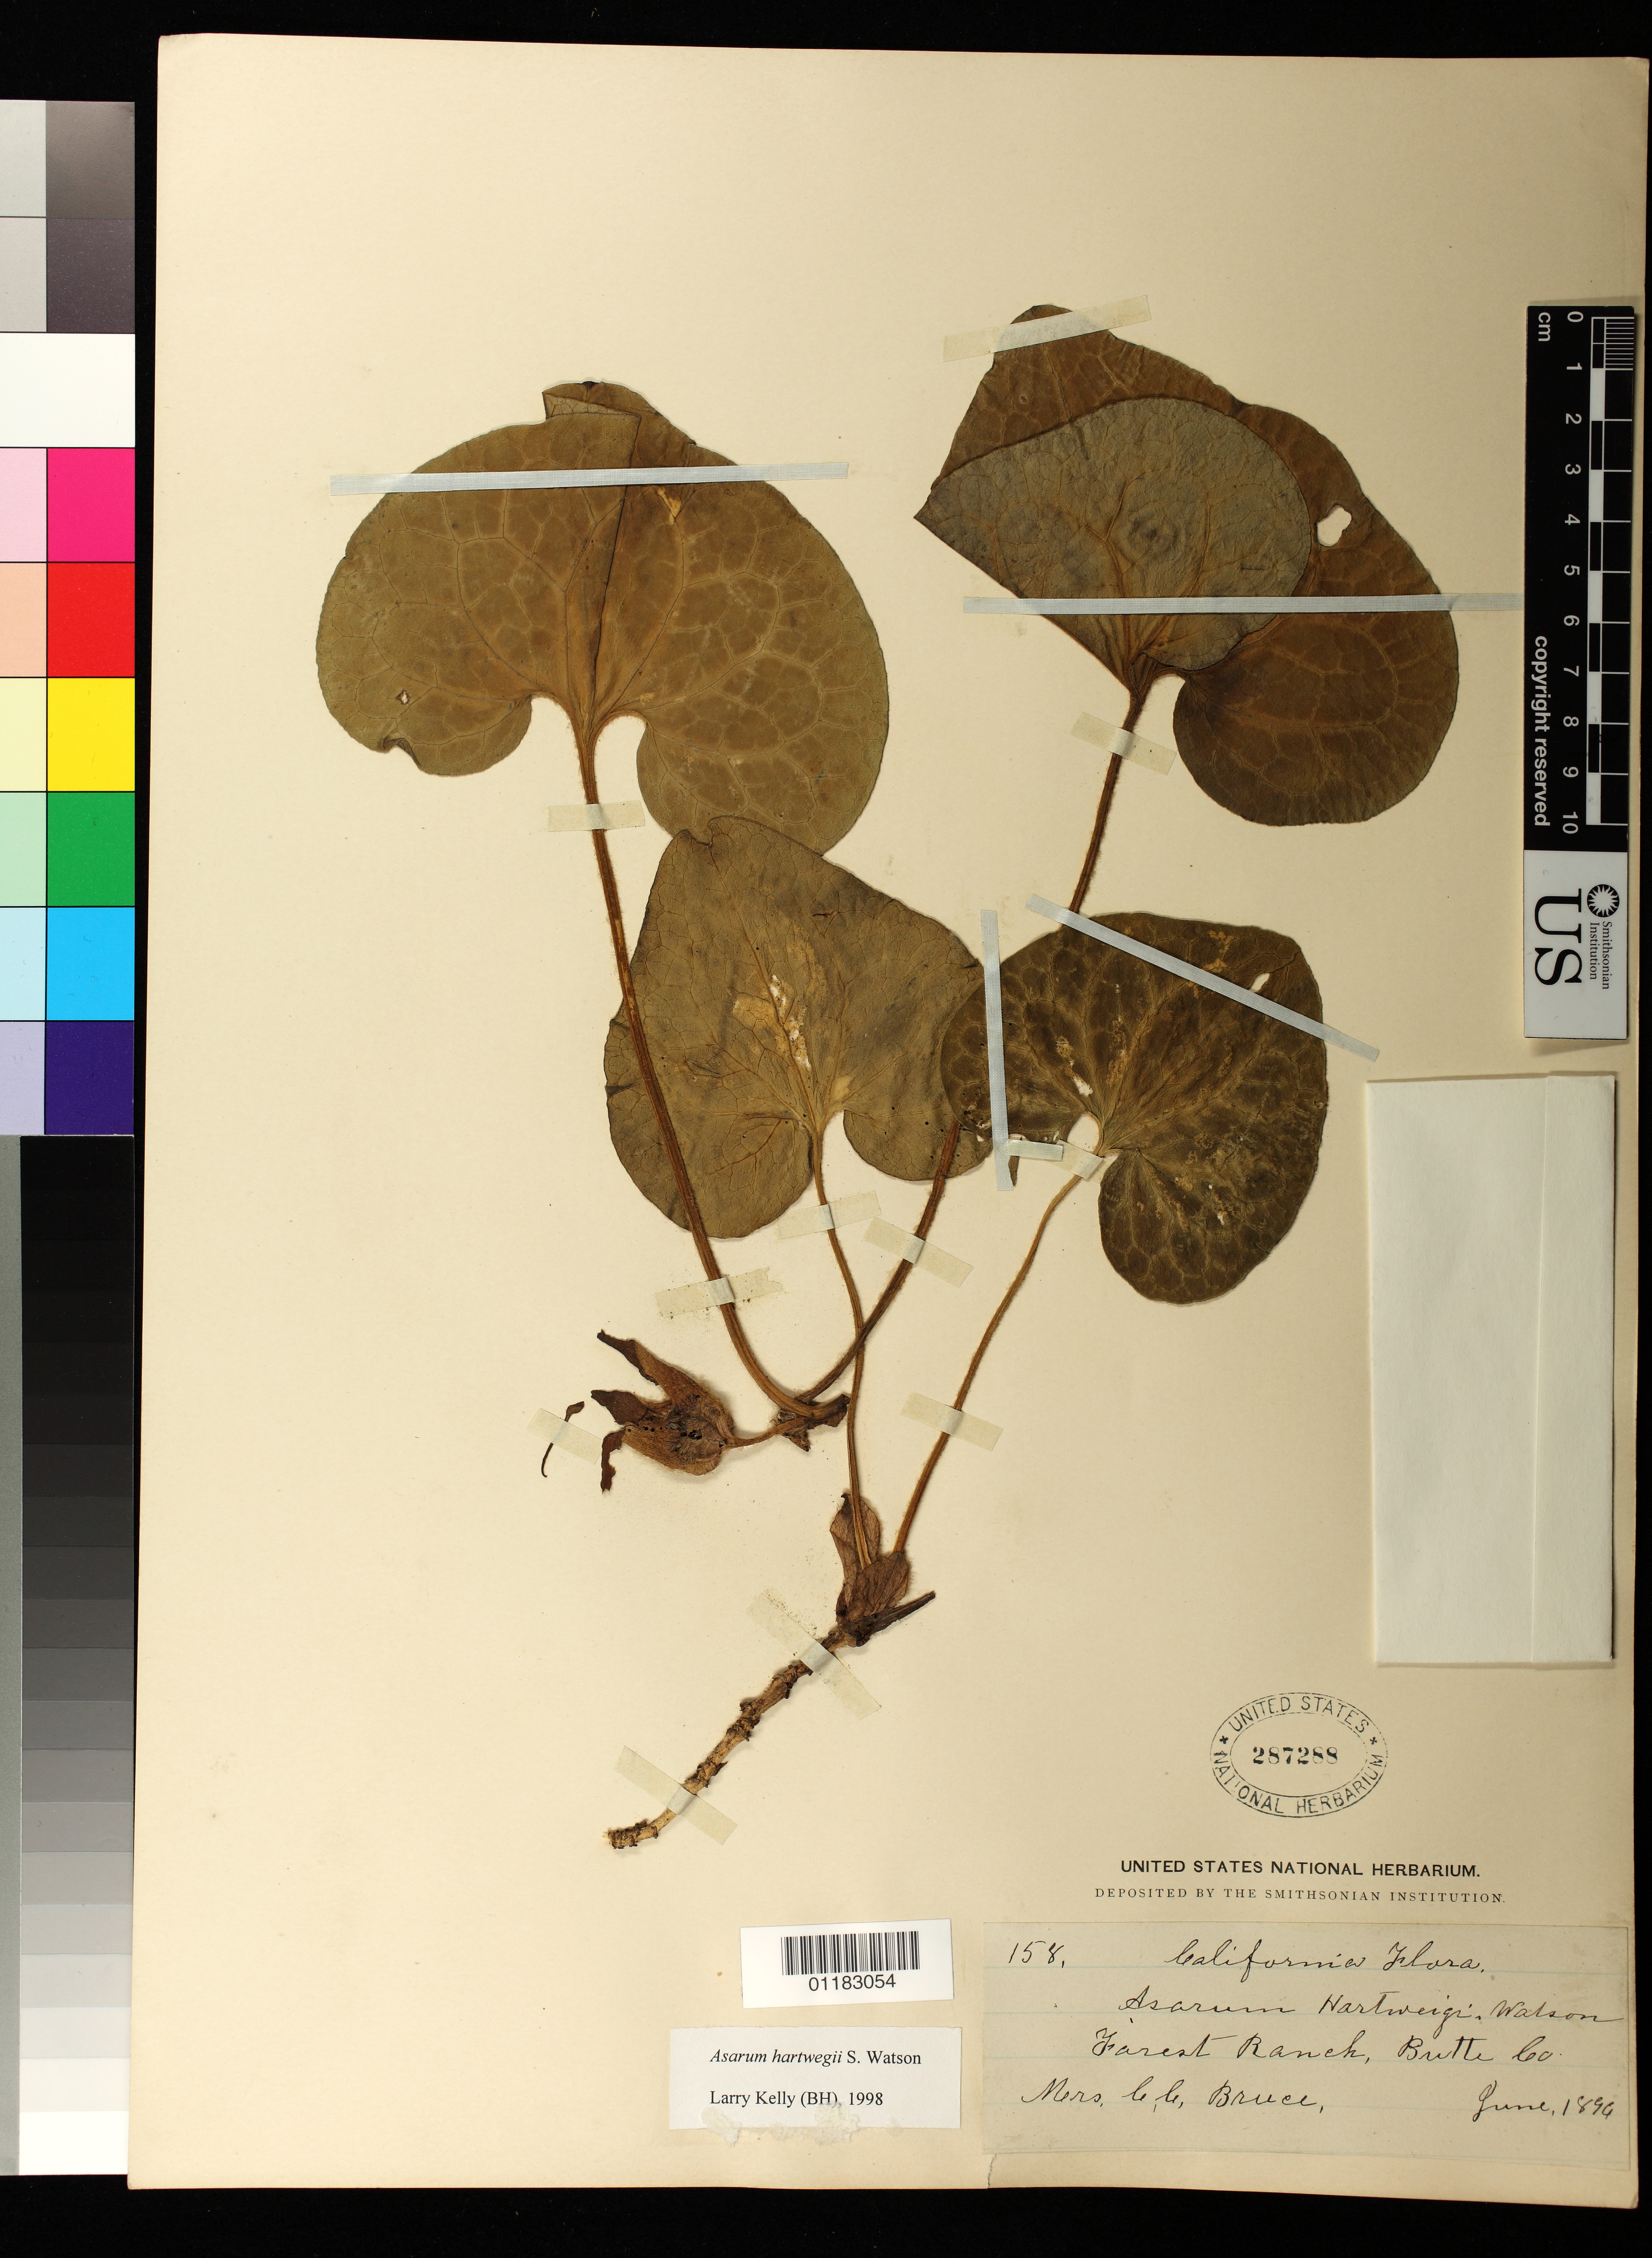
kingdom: Plantae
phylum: Tracheophyta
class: Magnoliopsida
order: Piperales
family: Aristolochiaceae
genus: Asarum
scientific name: Asarum hartwegii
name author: S. Watson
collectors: C. Bruce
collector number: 158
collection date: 1896-06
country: United States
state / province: California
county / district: Butte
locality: Forest Ranch, Butte Co.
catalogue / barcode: US 287288